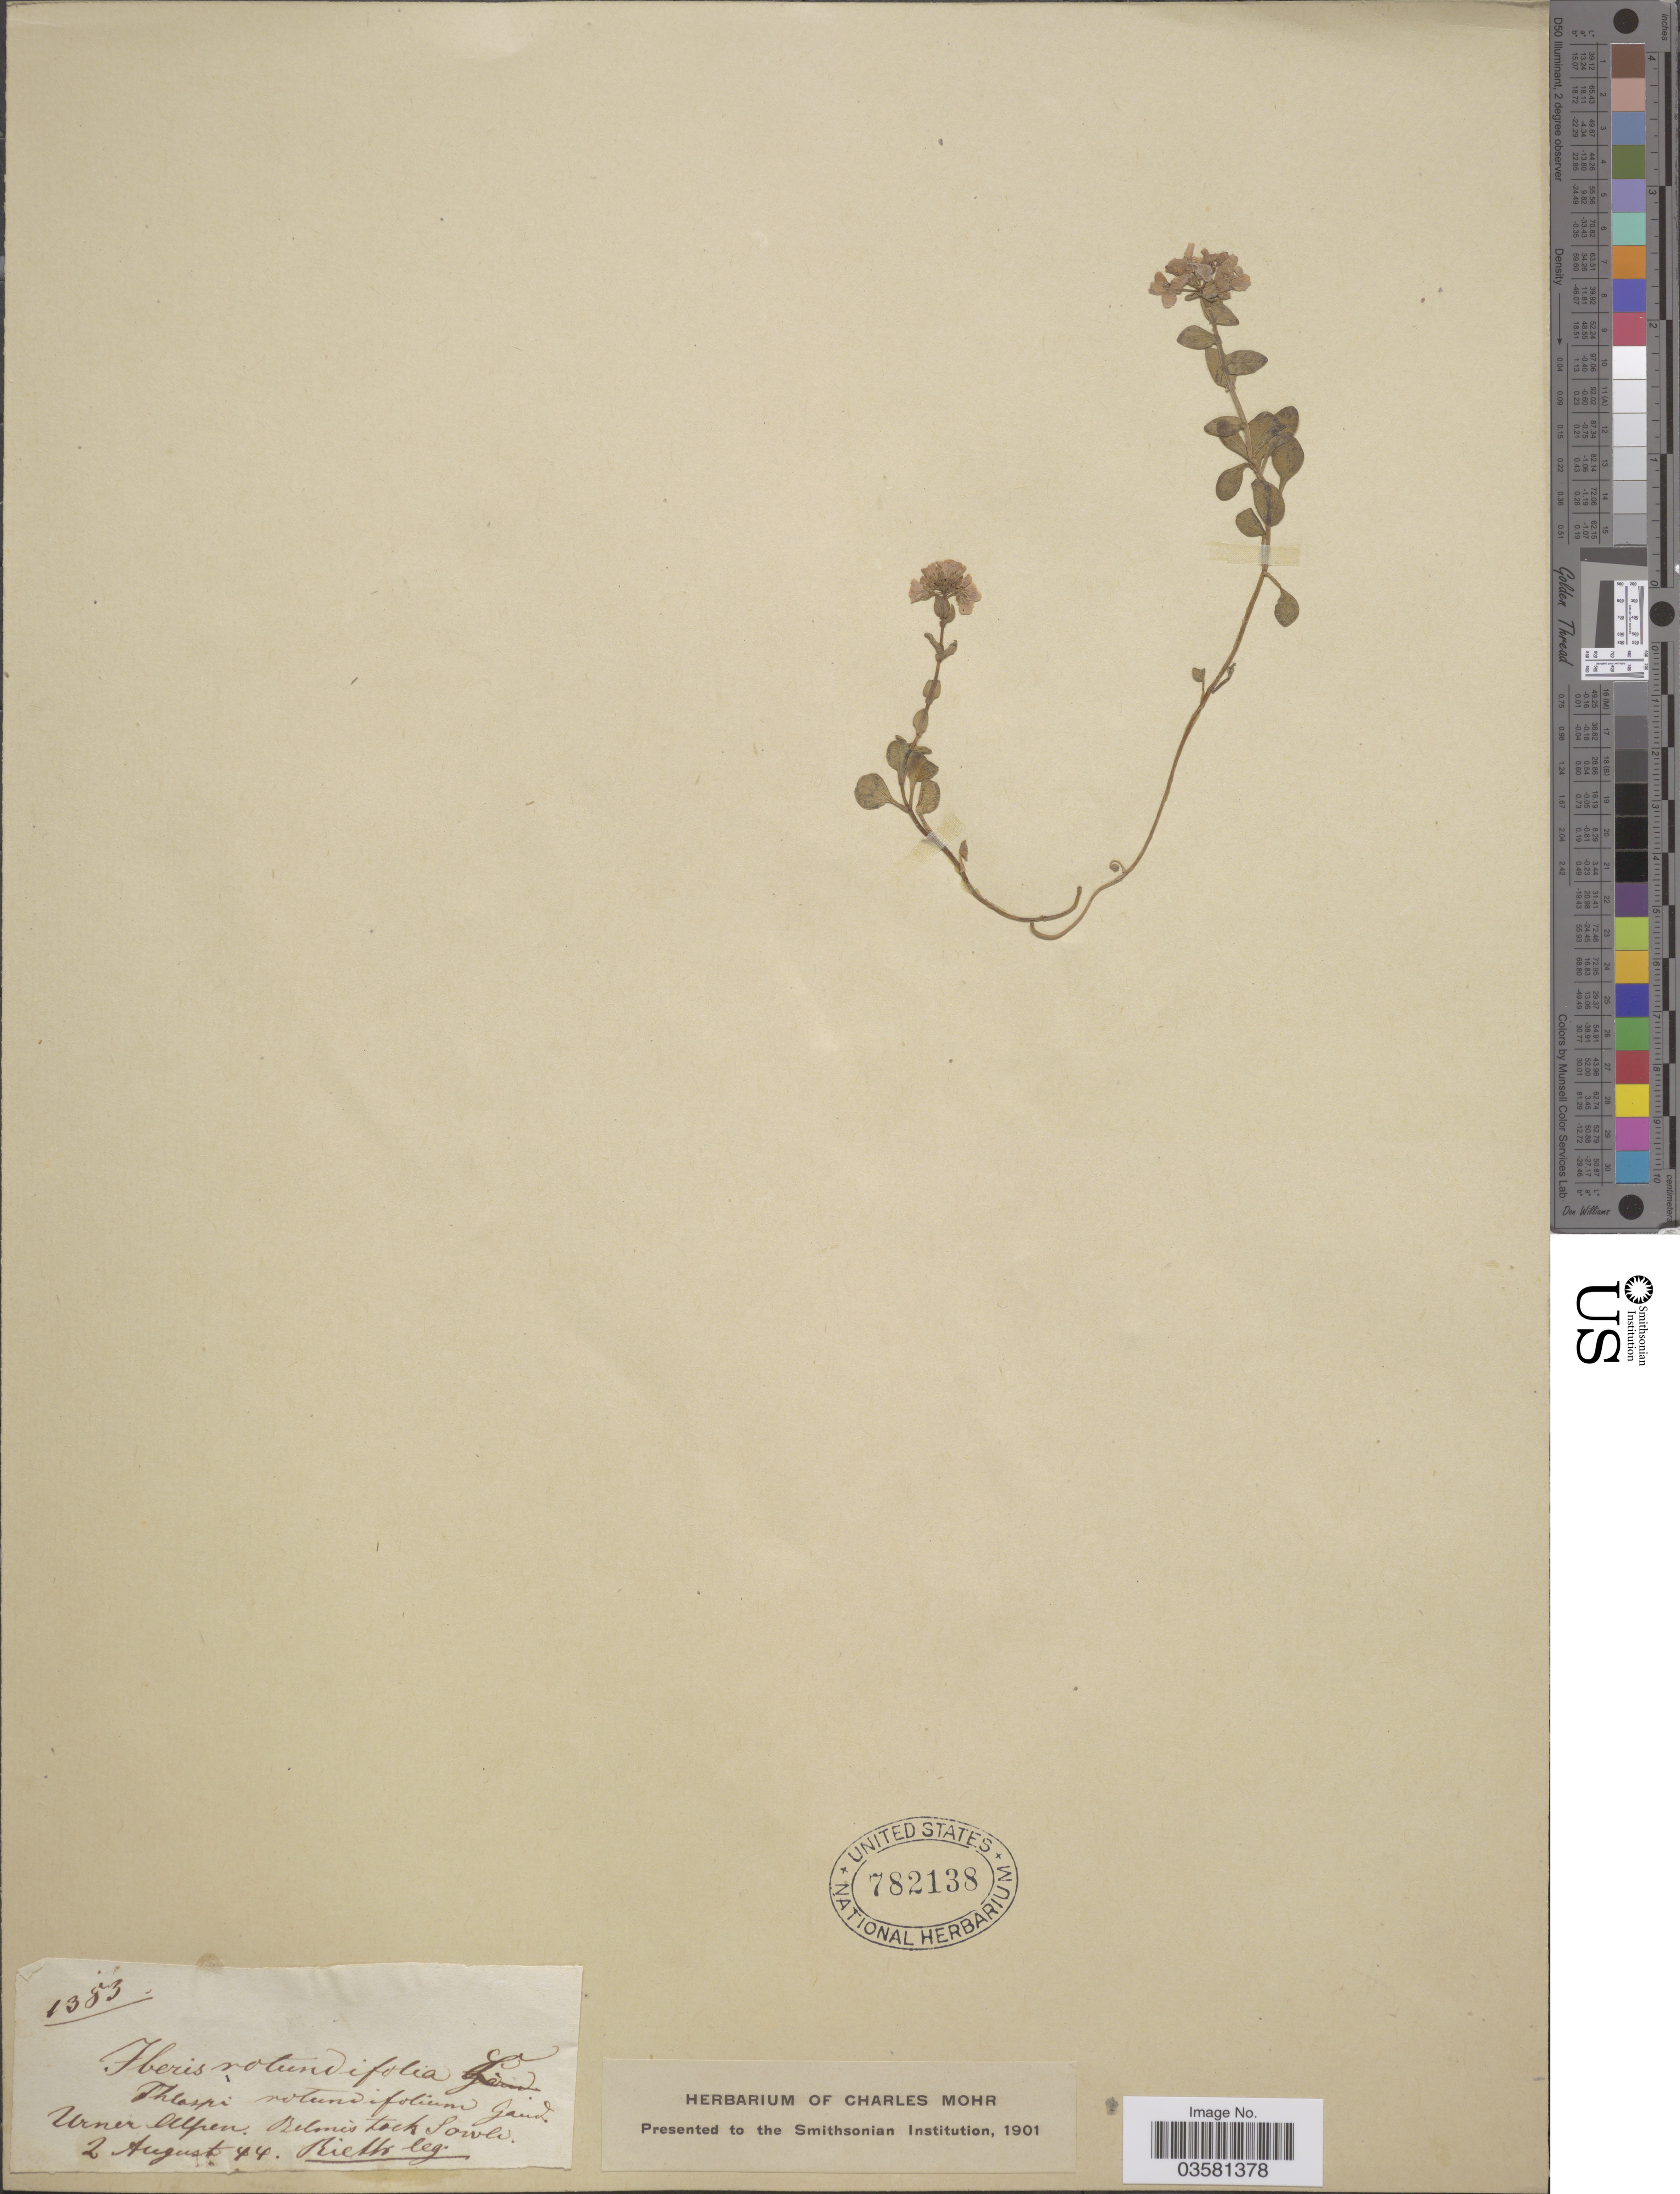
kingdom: Plantae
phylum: Tracheophyta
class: Magnoliopsida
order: Brassicales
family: Brassicaceae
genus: Iberis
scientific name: Iberis rotundifolia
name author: L.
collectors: -. Rieth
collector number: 1383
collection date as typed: Transcribed d/m/y: 2/8/44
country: Switzerland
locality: Urner Alpen.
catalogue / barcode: US 782138